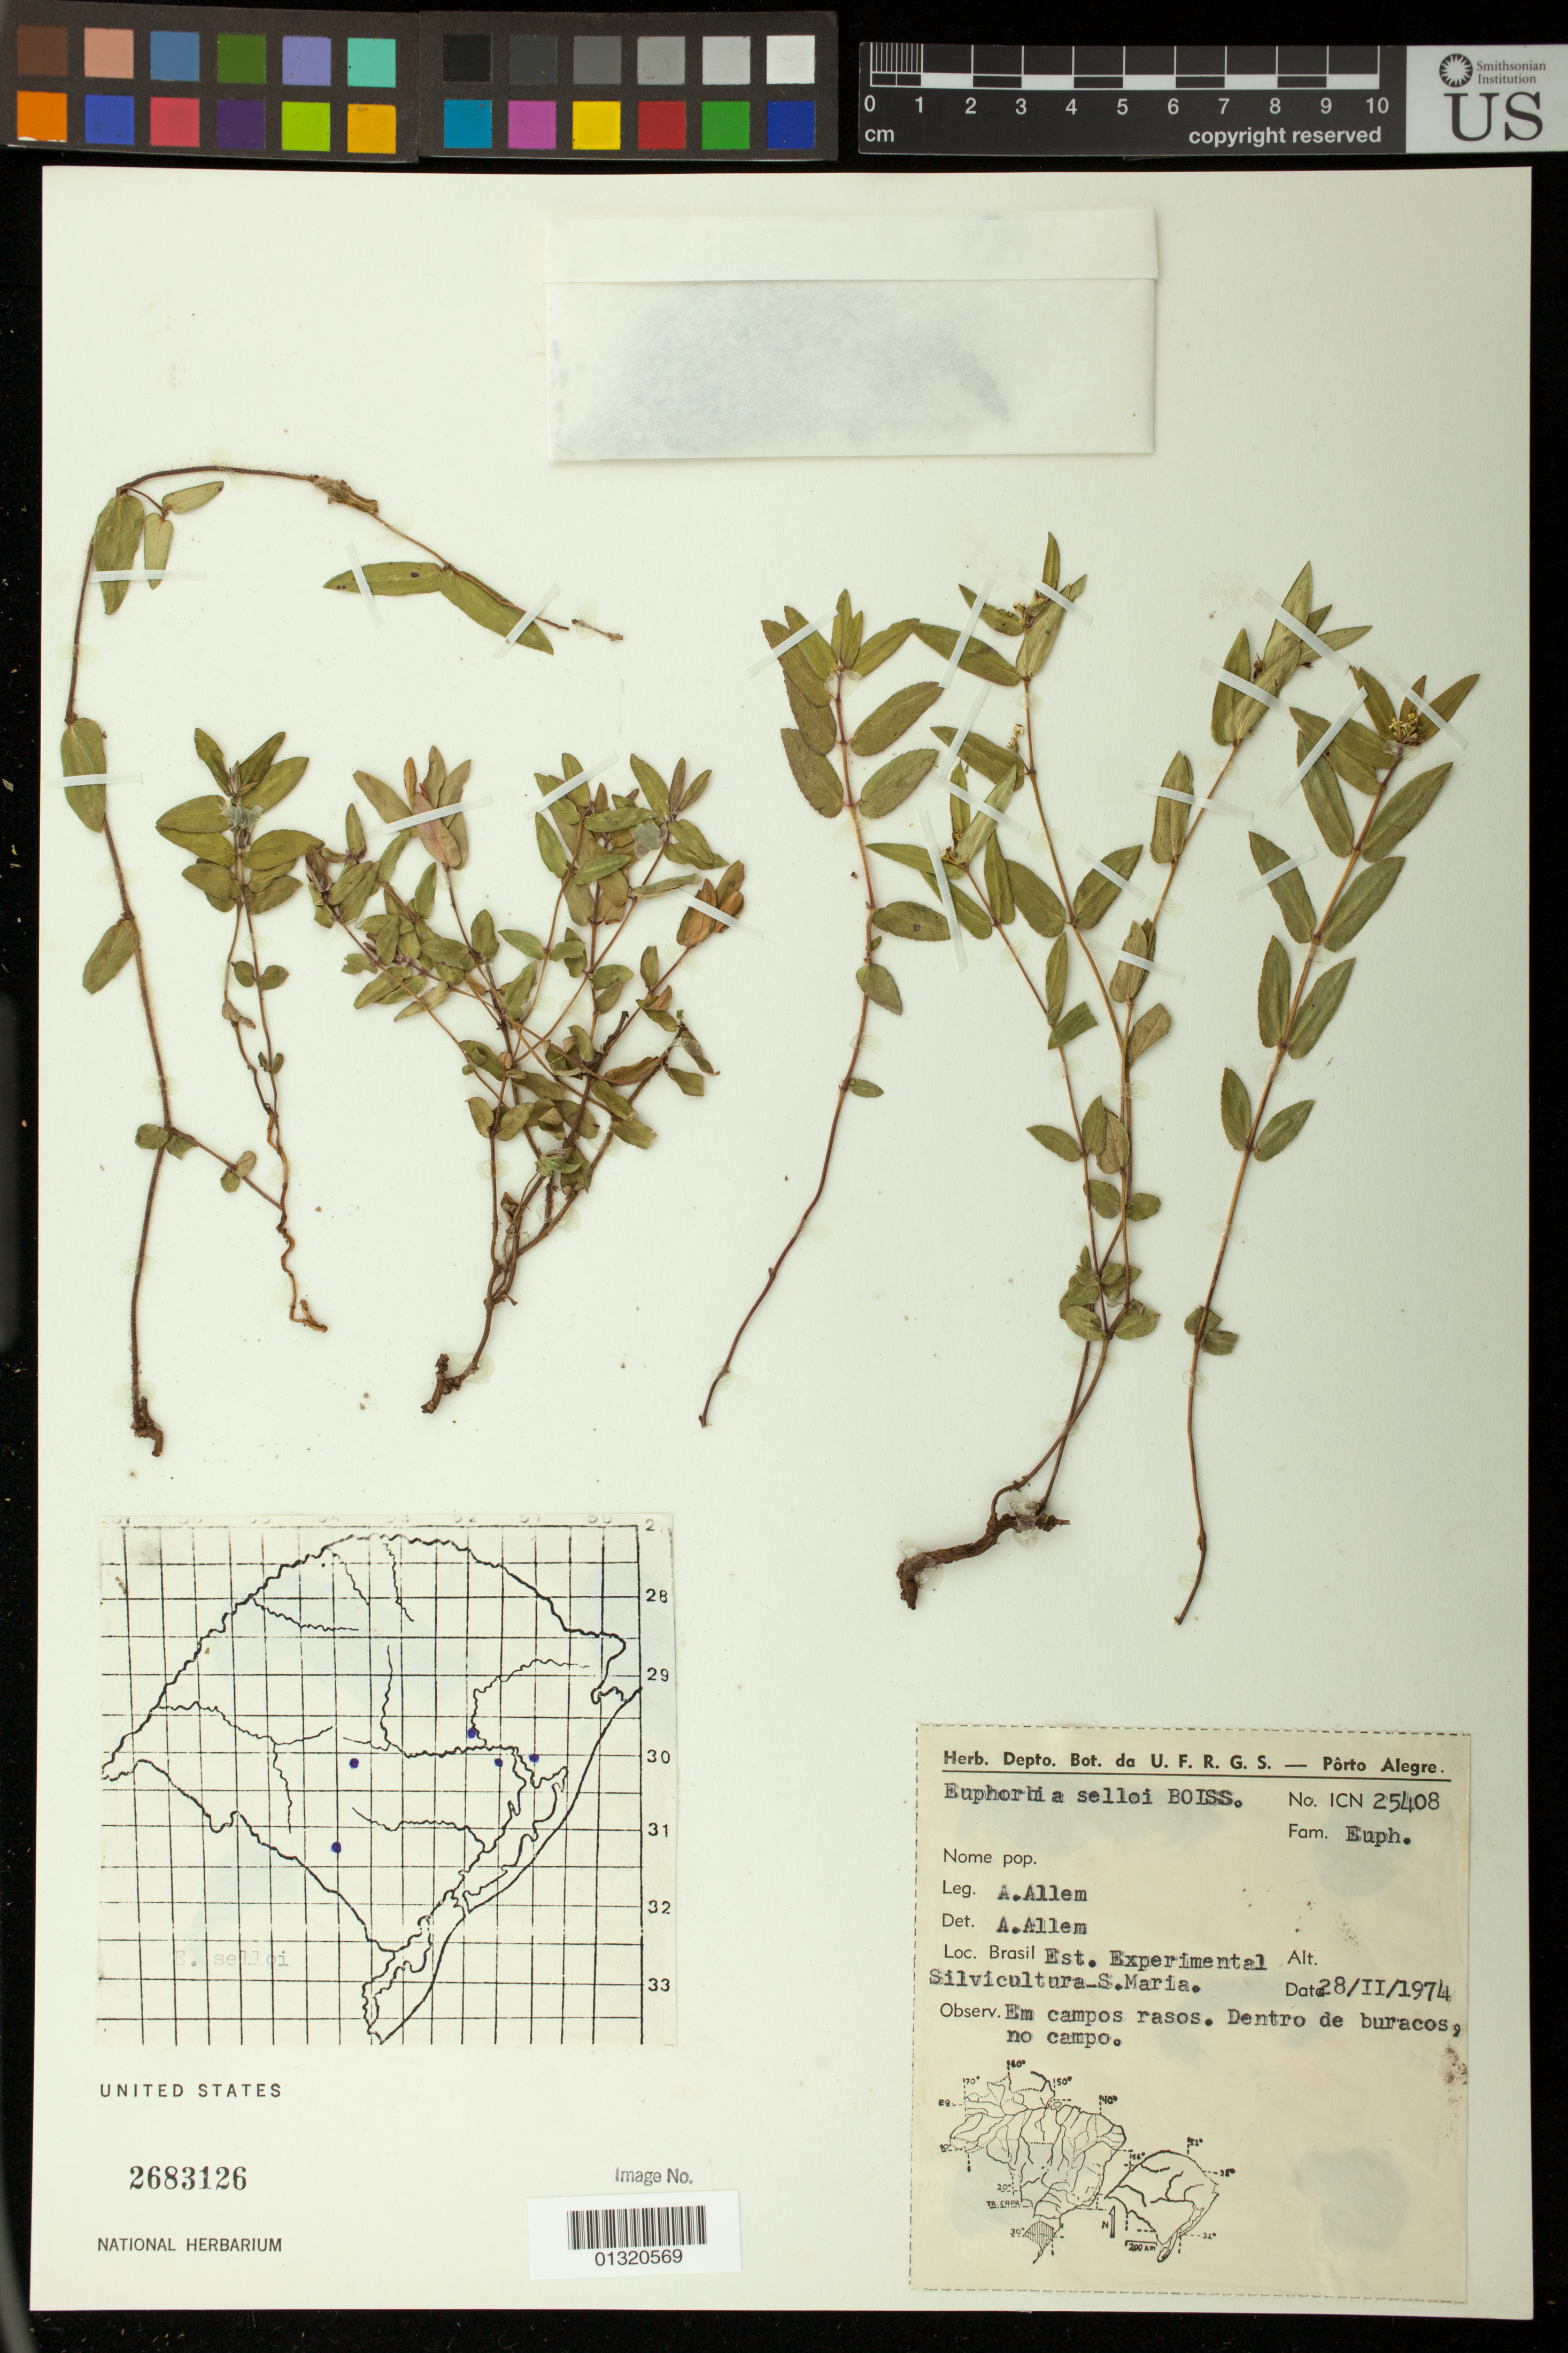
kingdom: Plantae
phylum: Tracheophyta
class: Magnoliopsida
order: Malpighiales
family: Euphorbiaceae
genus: Euphorbia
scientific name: Euphorbia selloi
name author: (Klotzsch & Garcke) Boiss.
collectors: A. Allem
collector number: ICN 25408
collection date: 1974-02-28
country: Brazil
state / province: Rio Grande do Sul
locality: Est. Experimental Silvicultura-S.Maria.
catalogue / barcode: US 2683126